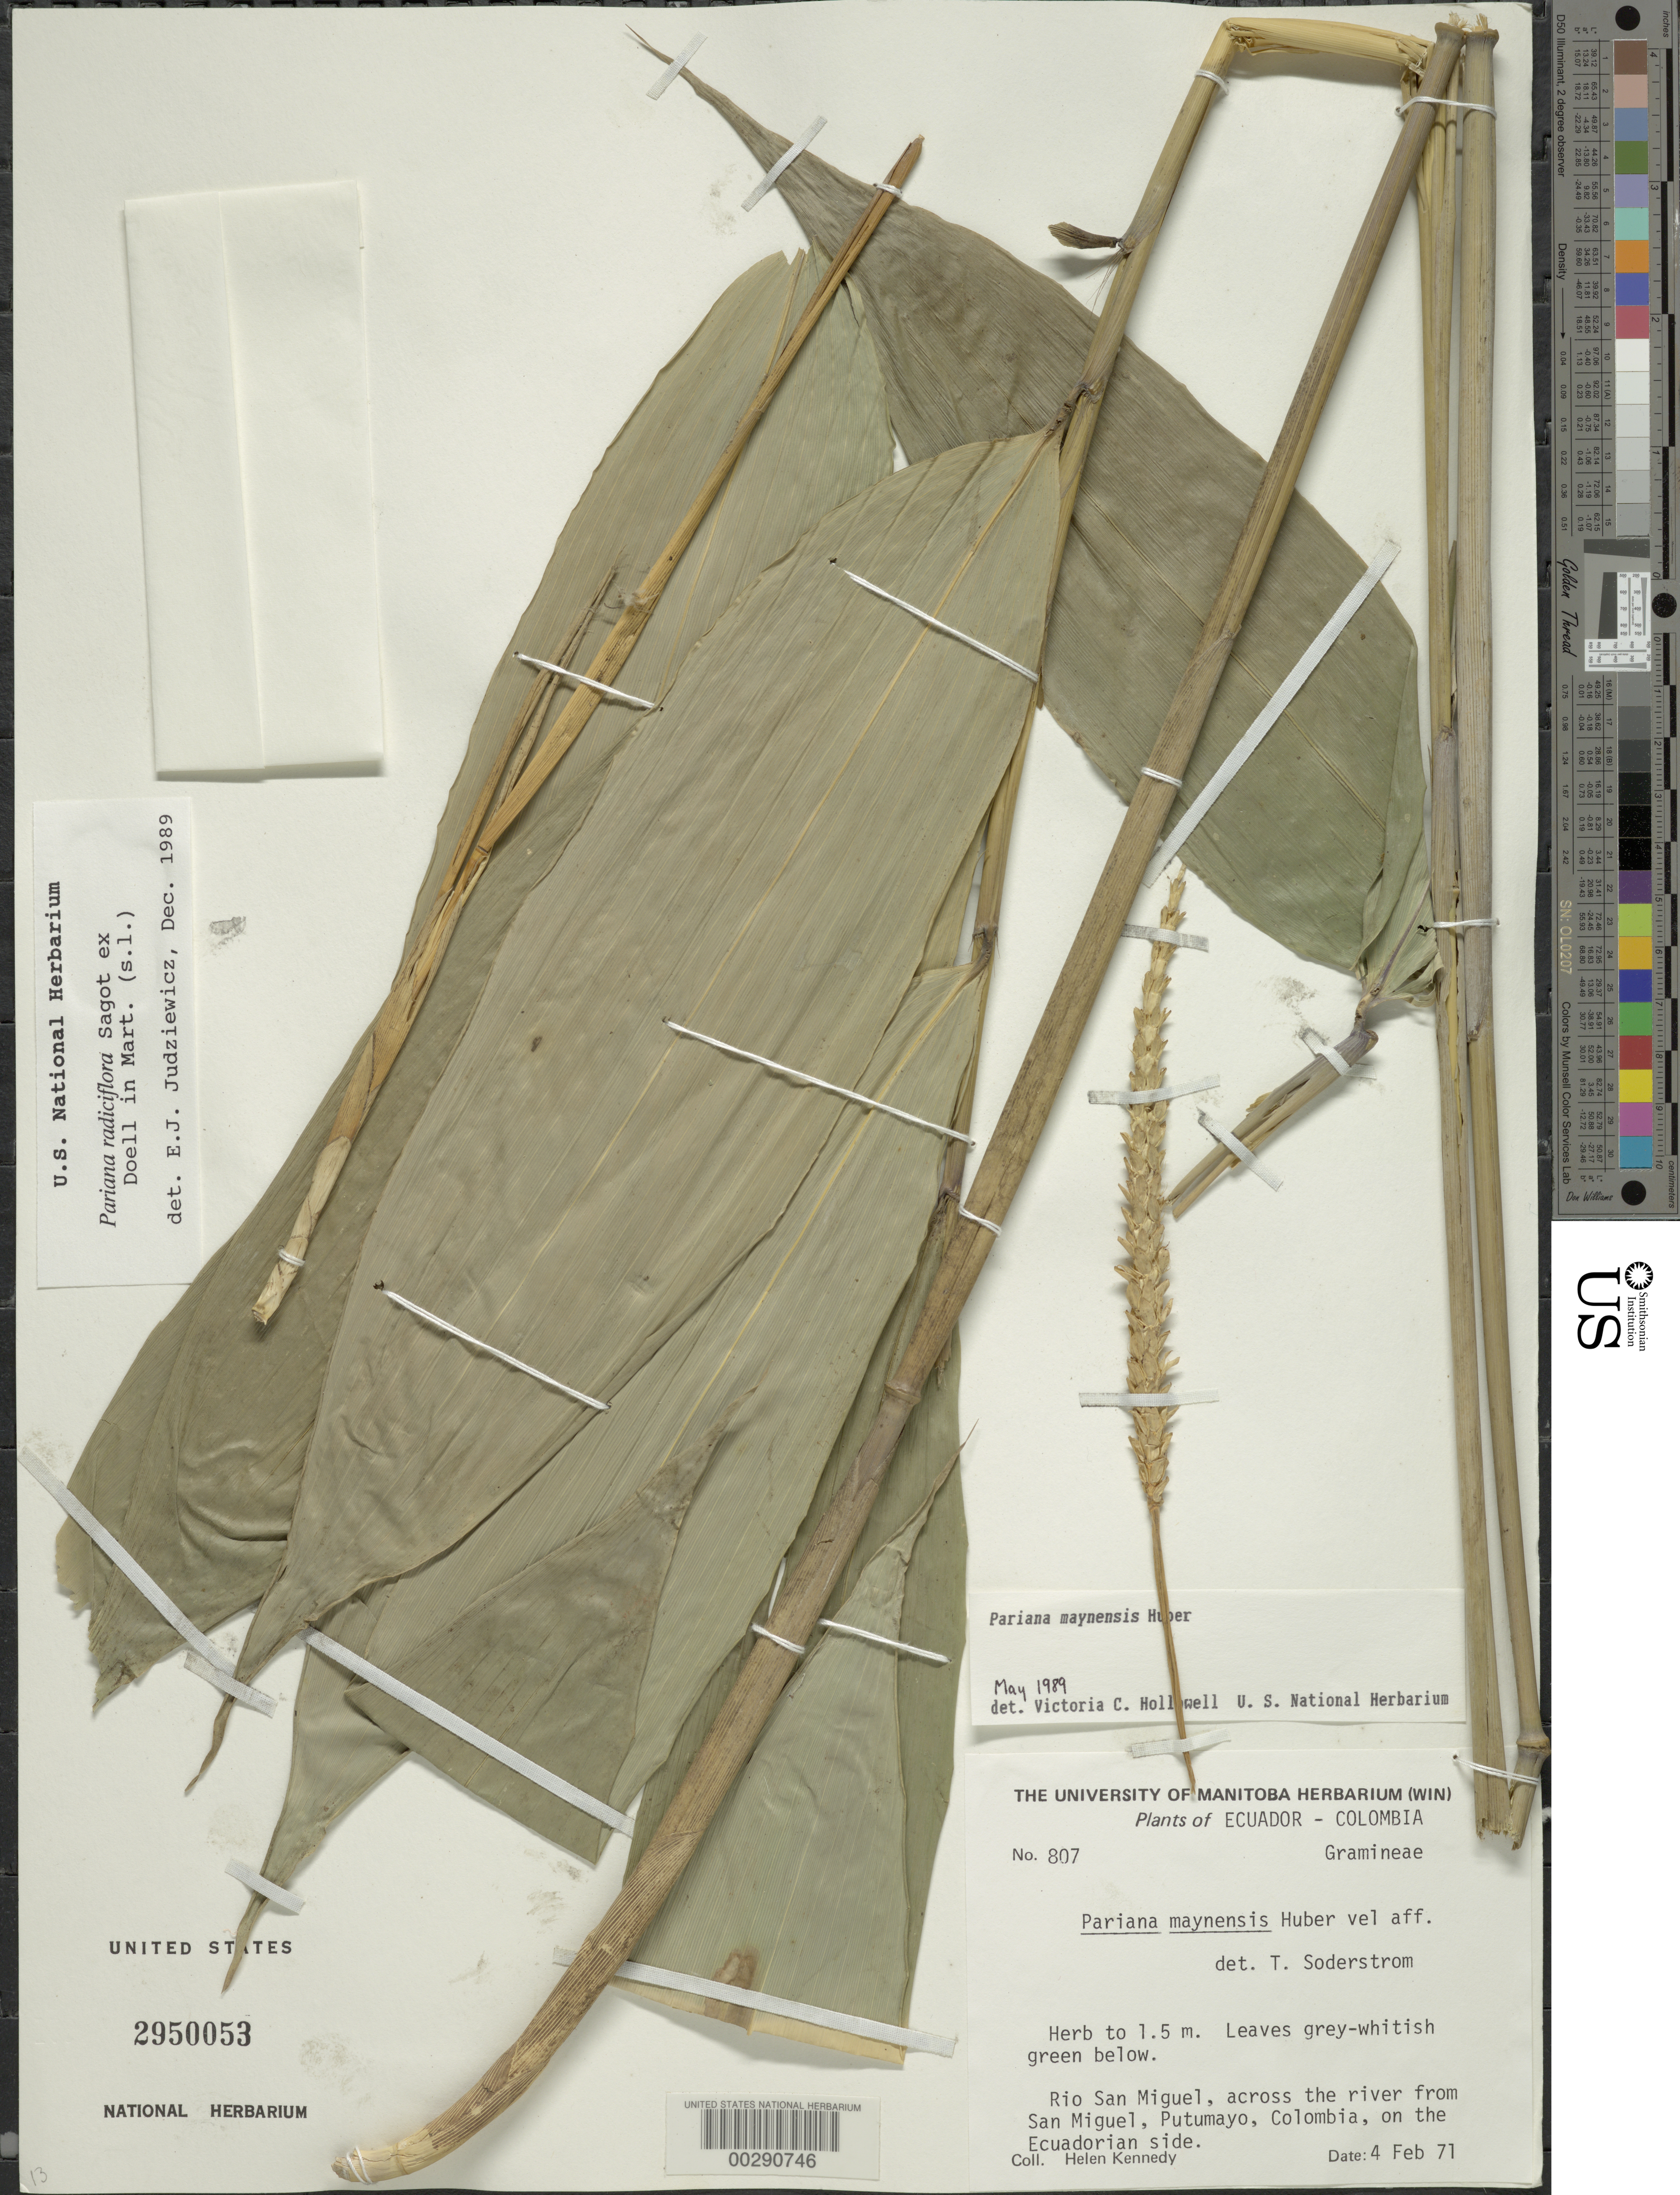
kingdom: Plantae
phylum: Tracheophyta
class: Liliopsida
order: Poales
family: Poaceae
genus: Pariana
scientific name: Pariana radiciflora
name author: Sagot ex Döll in Mart.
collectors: H. Kennedy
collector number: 807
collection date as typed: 04 Feb 1971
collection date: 1971-02-04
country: Ecuador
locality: Rio Sal Miguel, across the River from Sal Miguel, putumayo, Colombia, on the ecuadorian side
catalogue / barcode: US 2950053